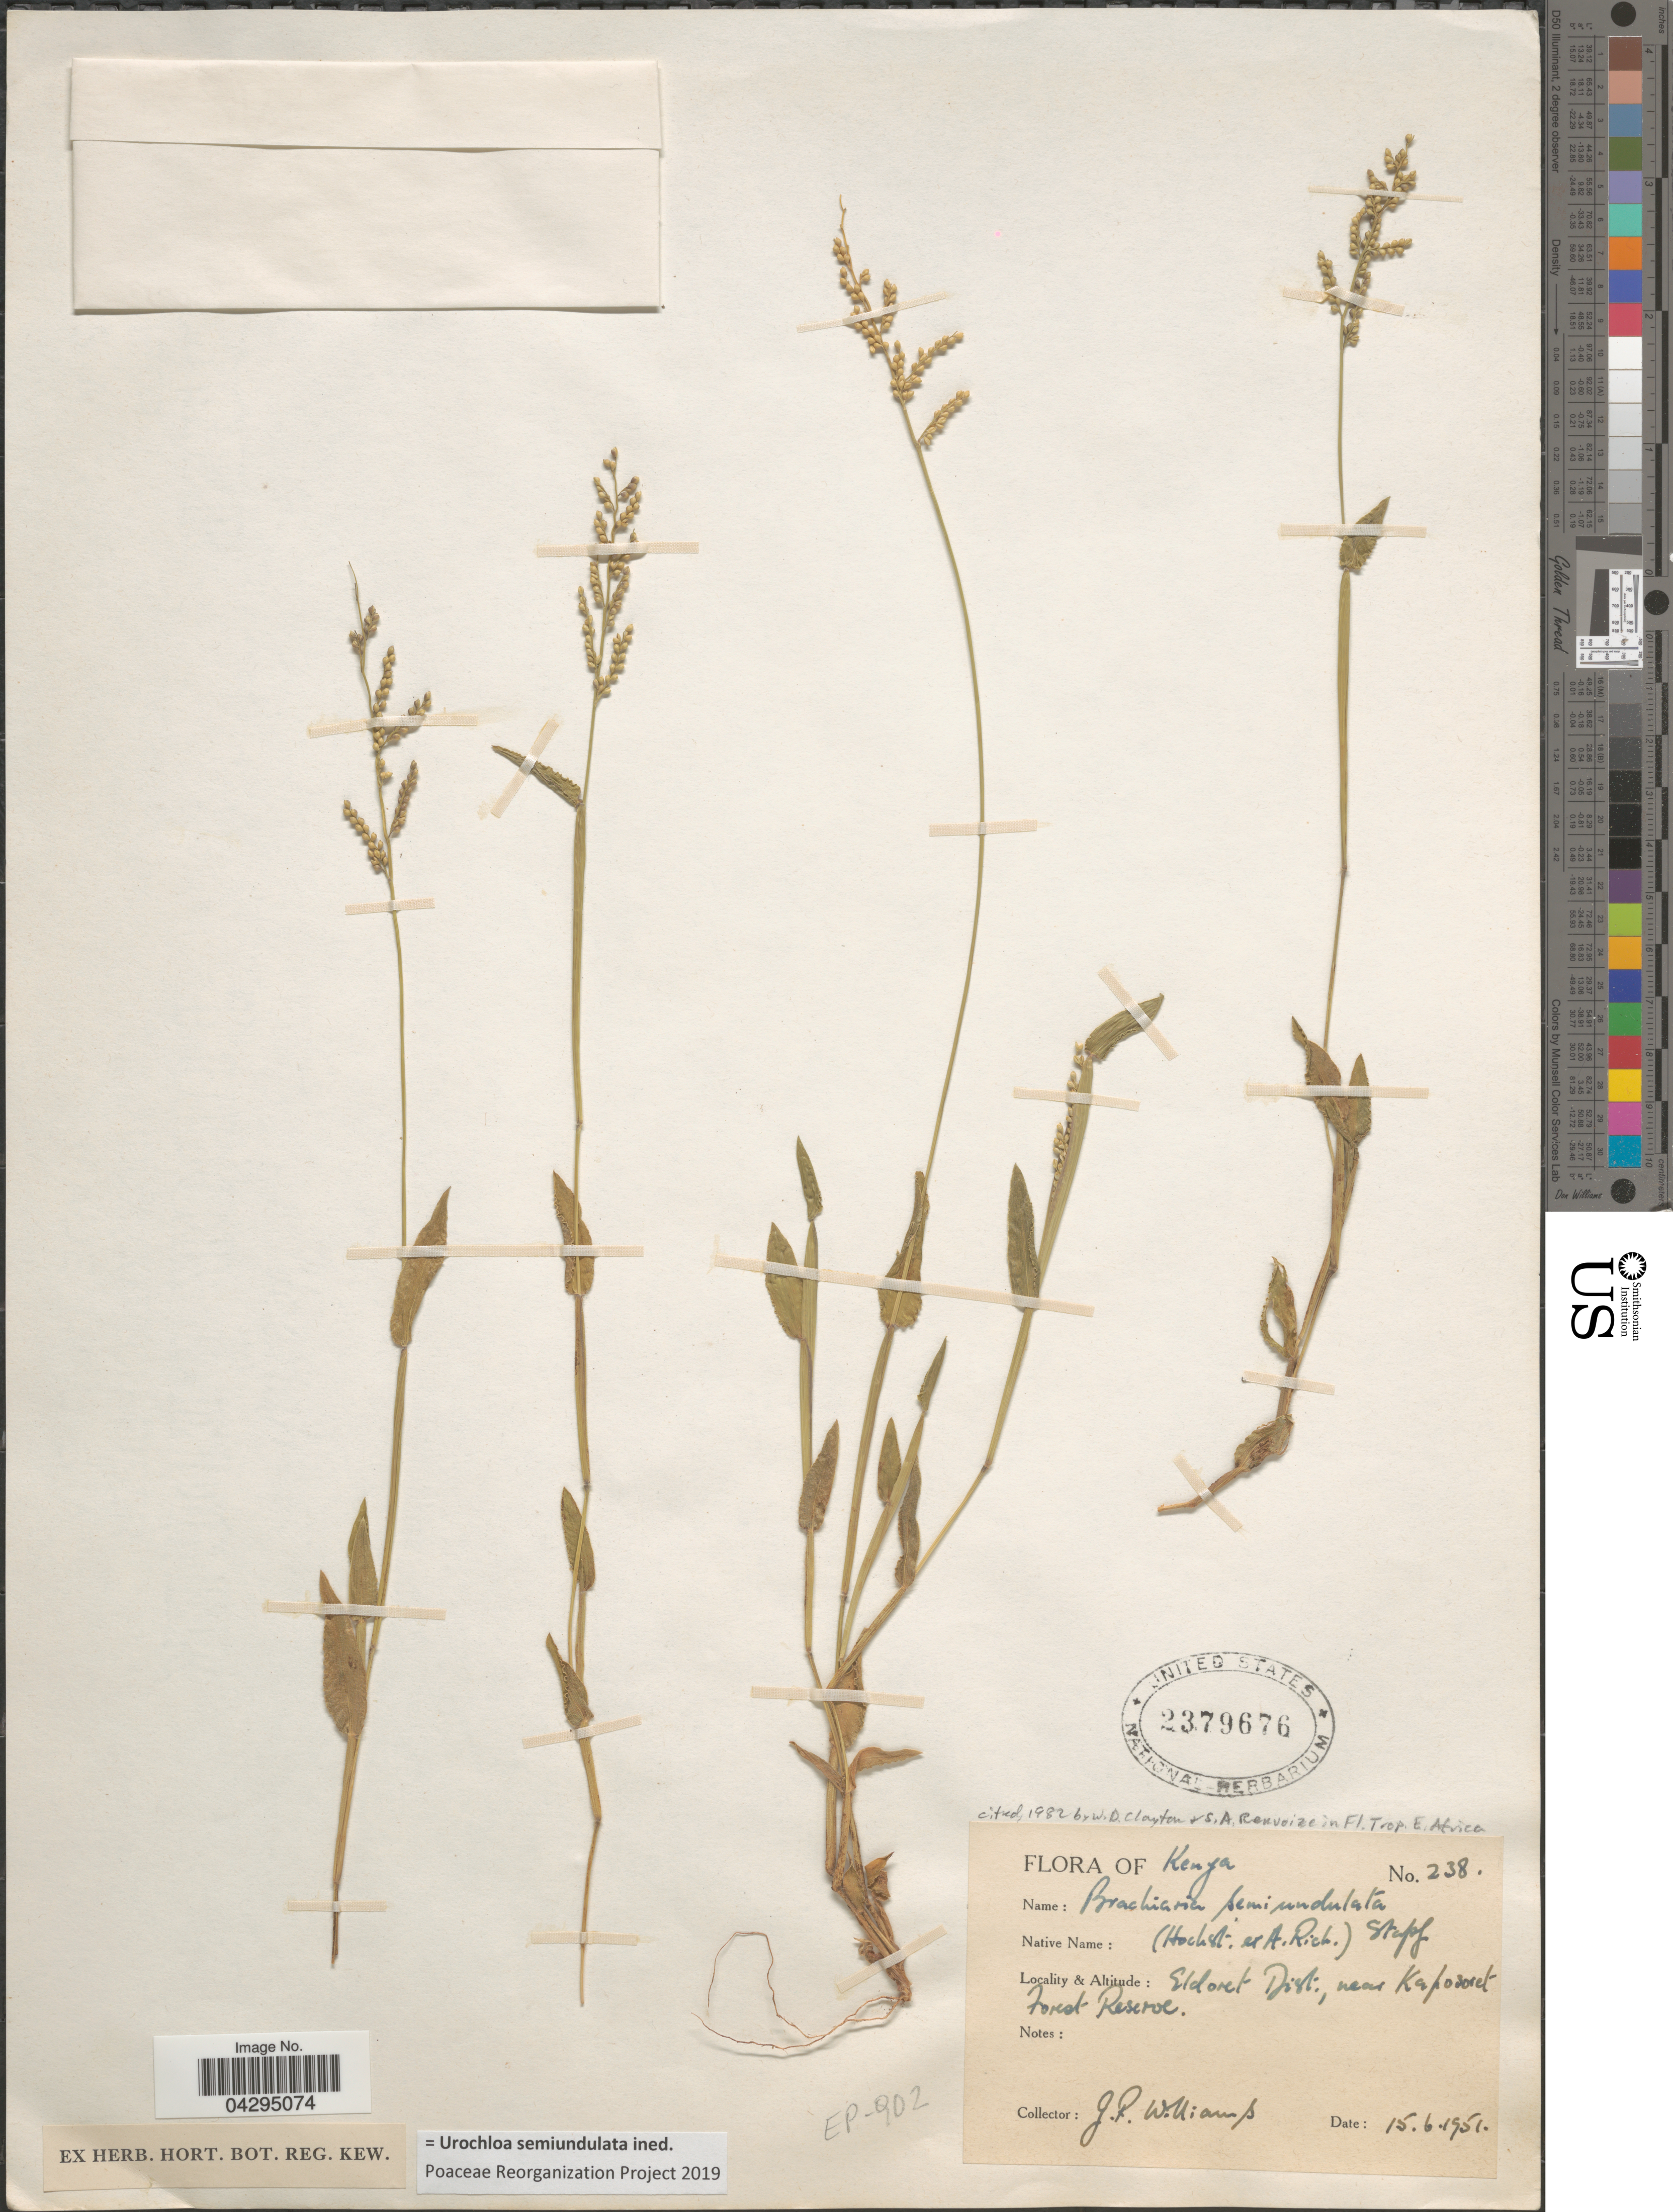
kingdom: Plantae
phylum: Tracheophyta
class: Liliopsida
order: Poales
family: Poaceae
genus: Urochloa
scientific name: Urochloa semiundulata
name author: (Hochst. ex A. Rich.) Ashal. & V. J. Nair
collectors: J. Williams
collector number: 238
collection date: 1951-06-15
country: Kenya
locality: Eldoret Dist., near Kaposoret Forest Reserve.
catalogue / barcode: US 2379676